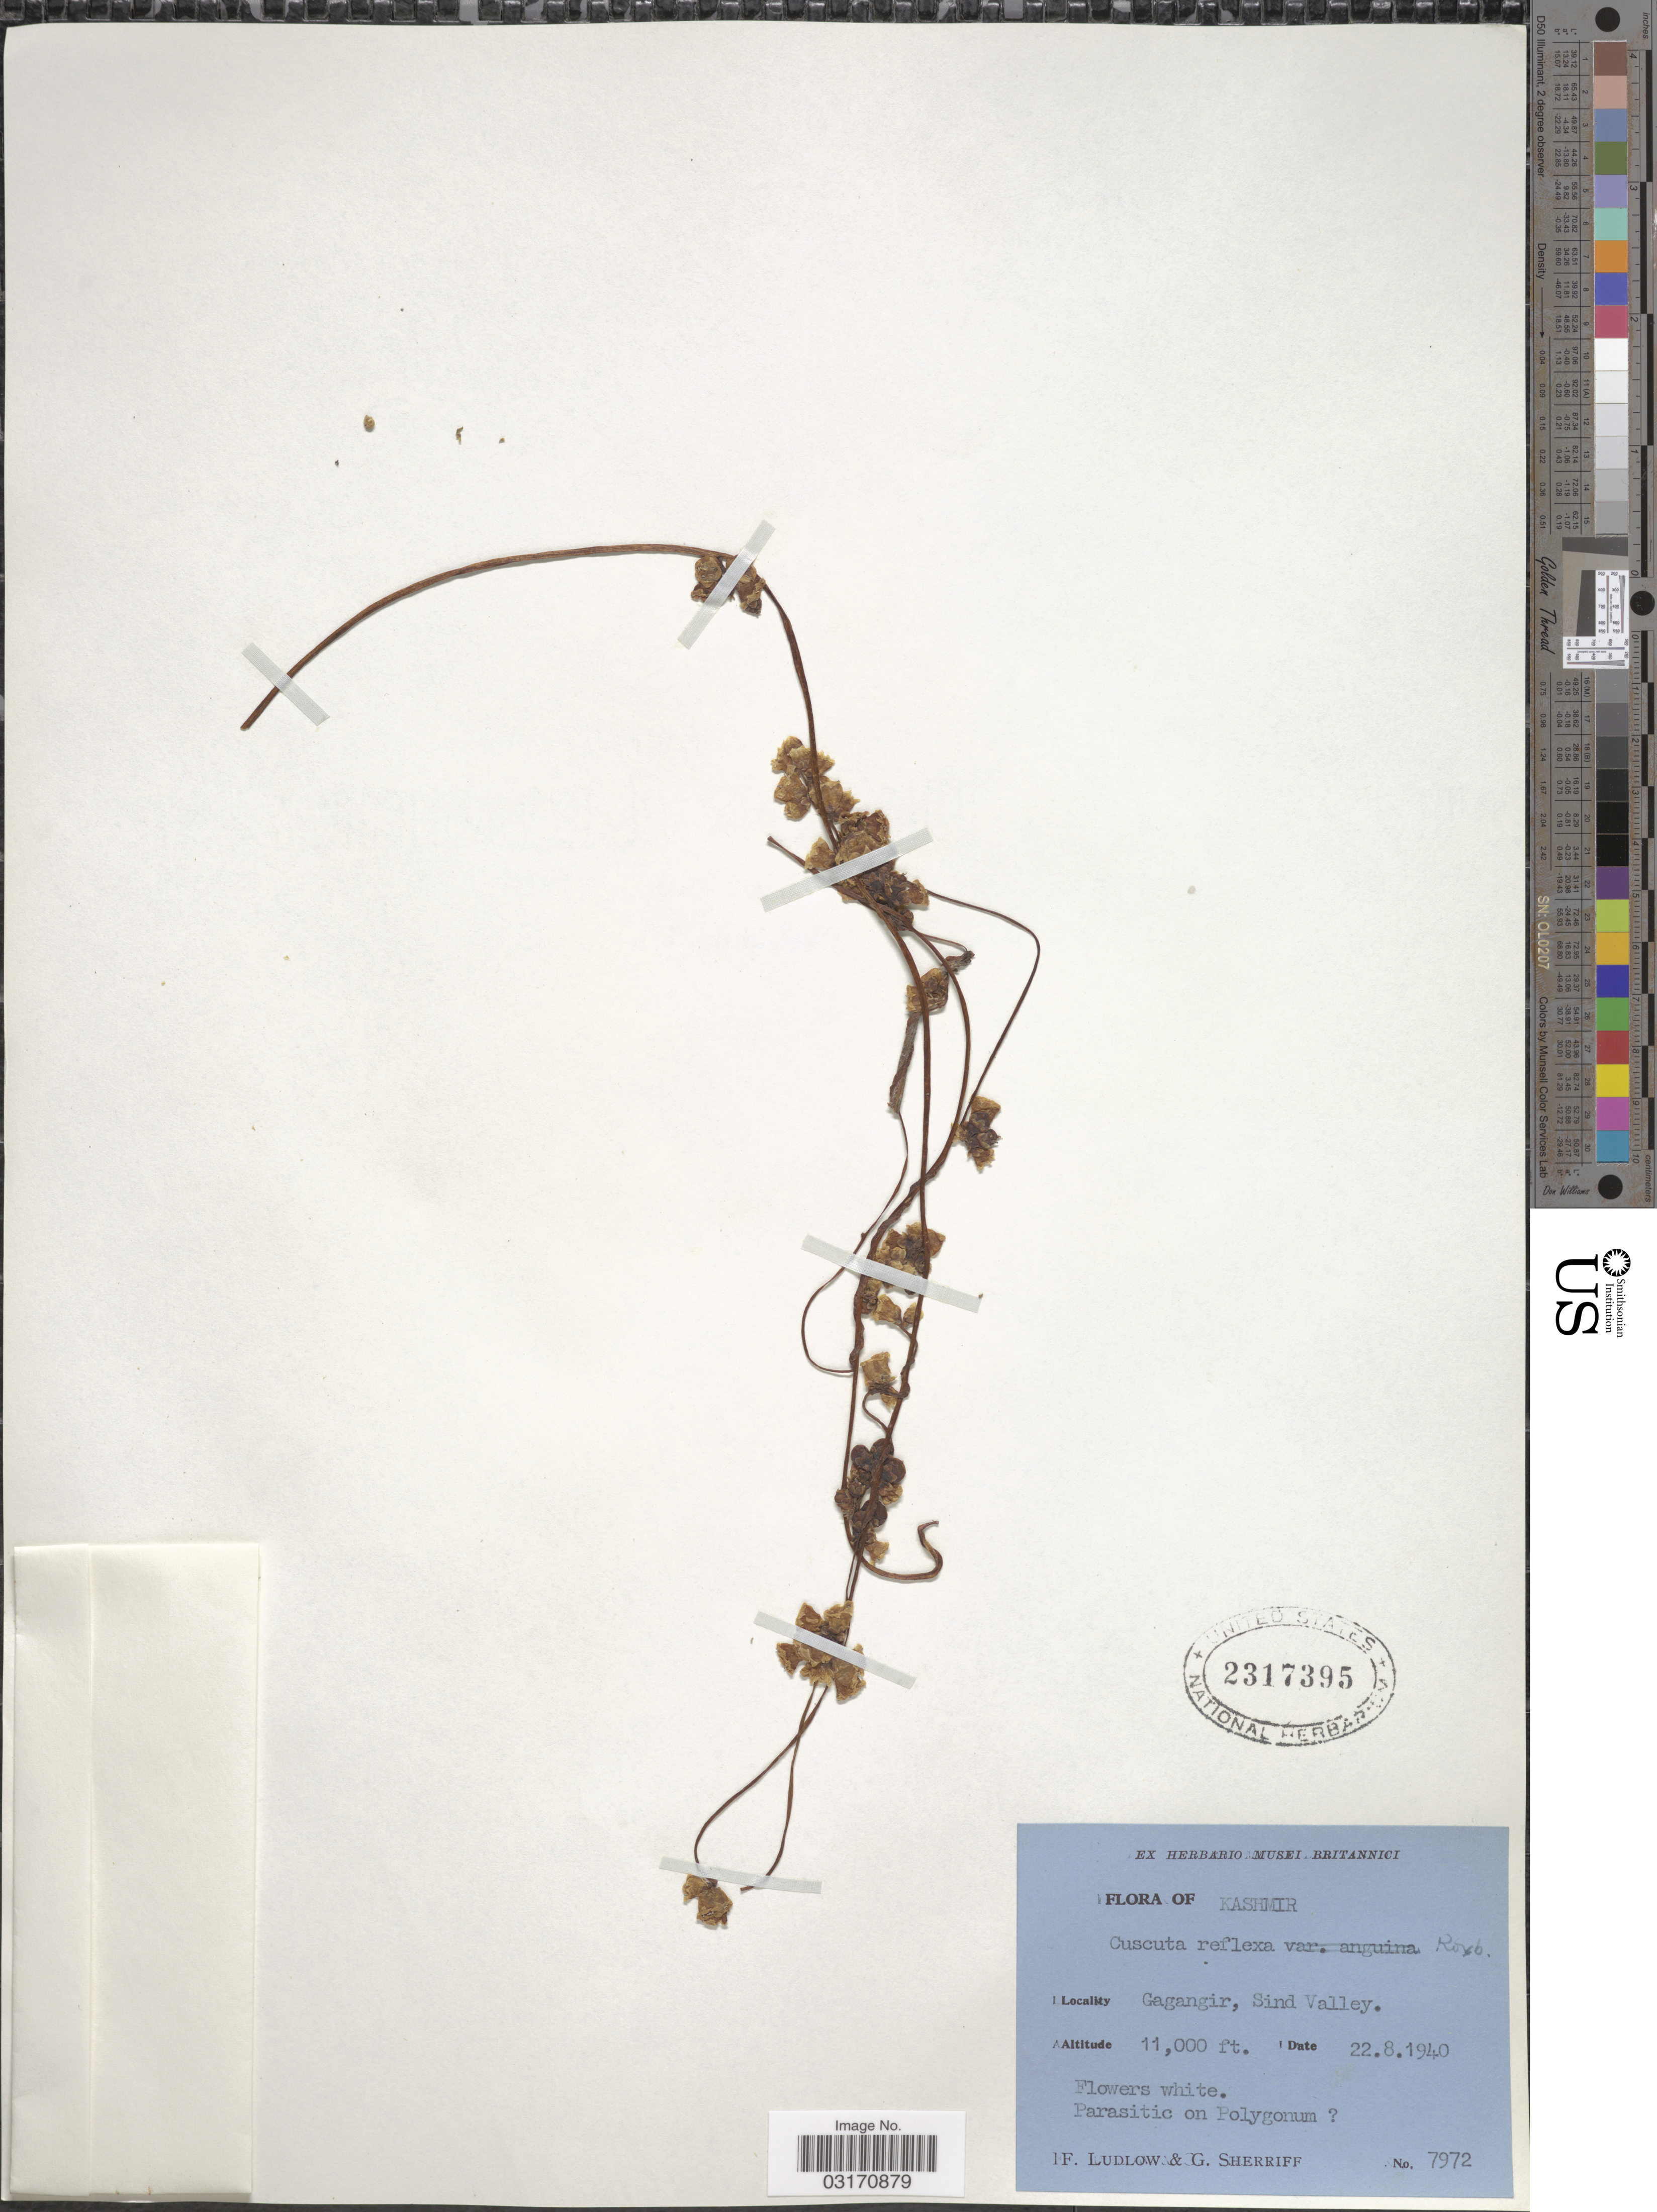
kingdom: Plantae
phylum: Tracheophyta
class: Magnoliopsida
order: Solanales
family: Convolvulaceae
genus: Cuscuta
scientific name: Cuscuta reflexa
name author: Roxb.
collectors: F. Ludlow & G. Sherriff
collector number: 7972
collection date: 1940-08-22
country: India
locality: Kashmir. Gagangir, Sind Valley.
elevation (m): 3353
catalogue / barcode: US 2317395